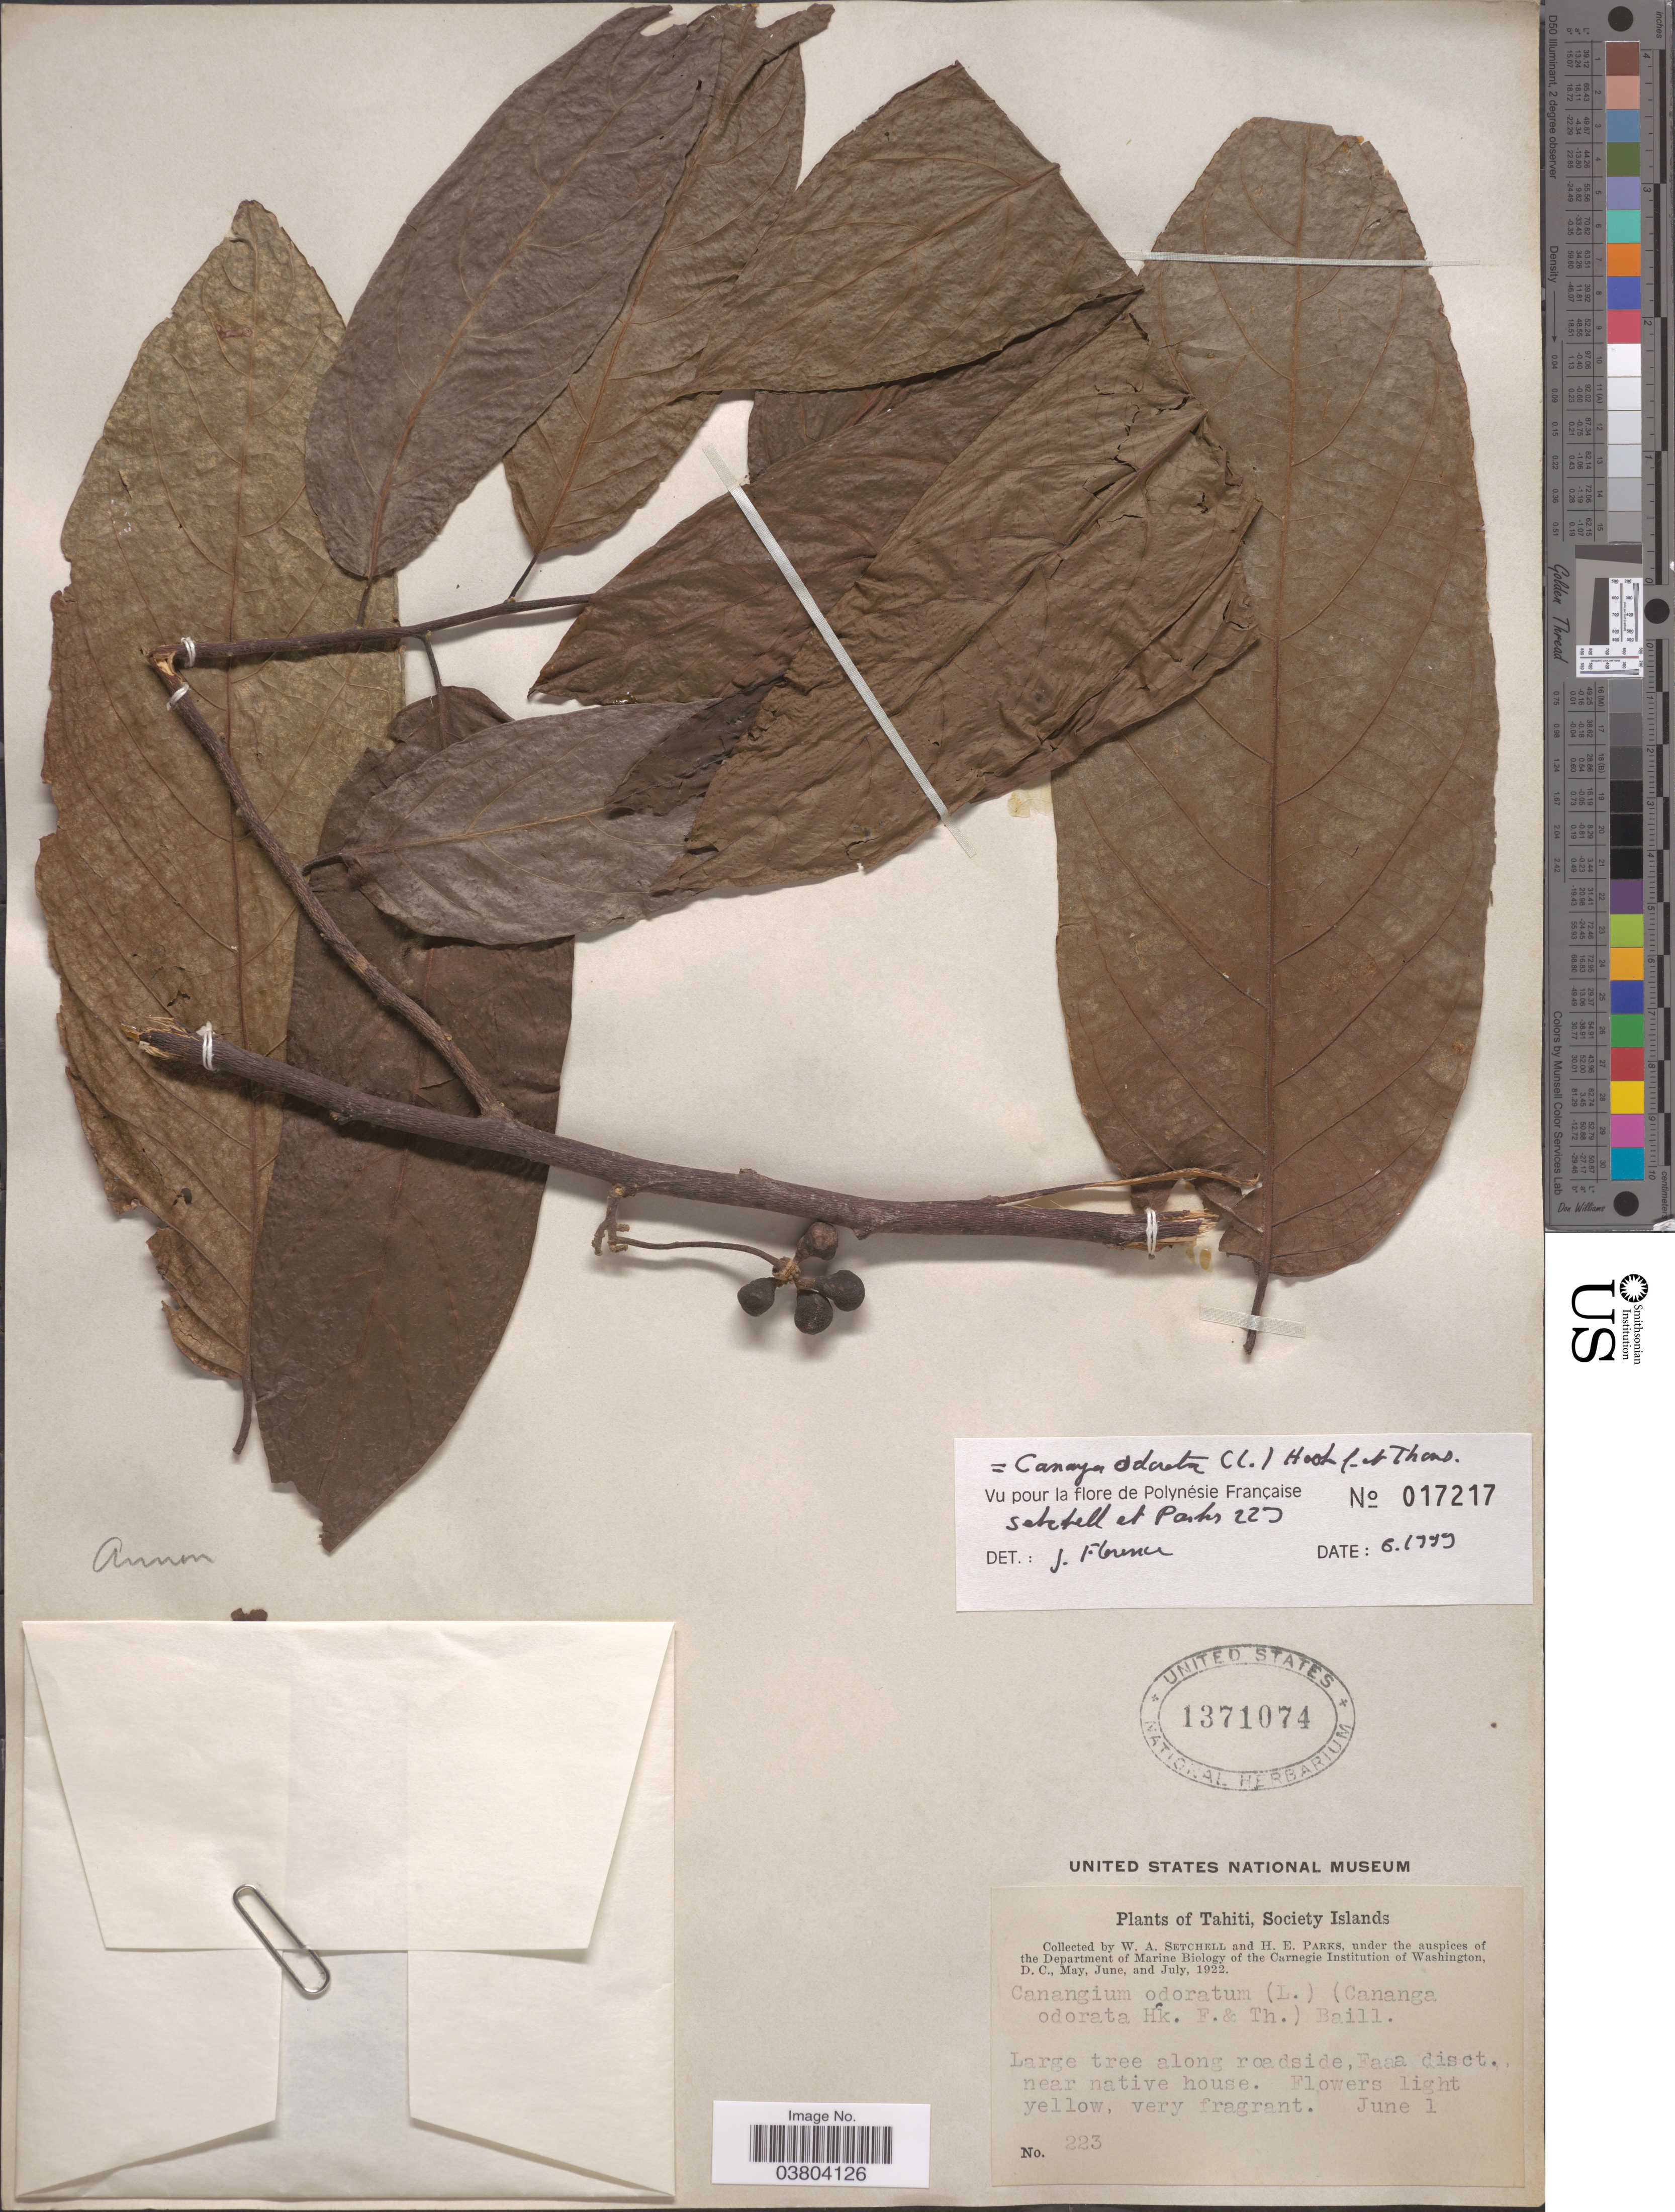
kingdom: Plantae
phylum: Tracheophyta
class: Magnoliopsida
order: Magnoliales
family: Annonaceae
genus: Cananga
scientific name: Cananga odorata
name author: (Lam.) Hook. f. & Thomson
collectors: W. Setchell & H. E. Parks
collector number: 223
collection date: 1922-06-01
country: French Polynesia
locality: Tahiti, Society Islands. Along roadside, Faaa disct. near native house.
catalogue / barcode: US 1371074